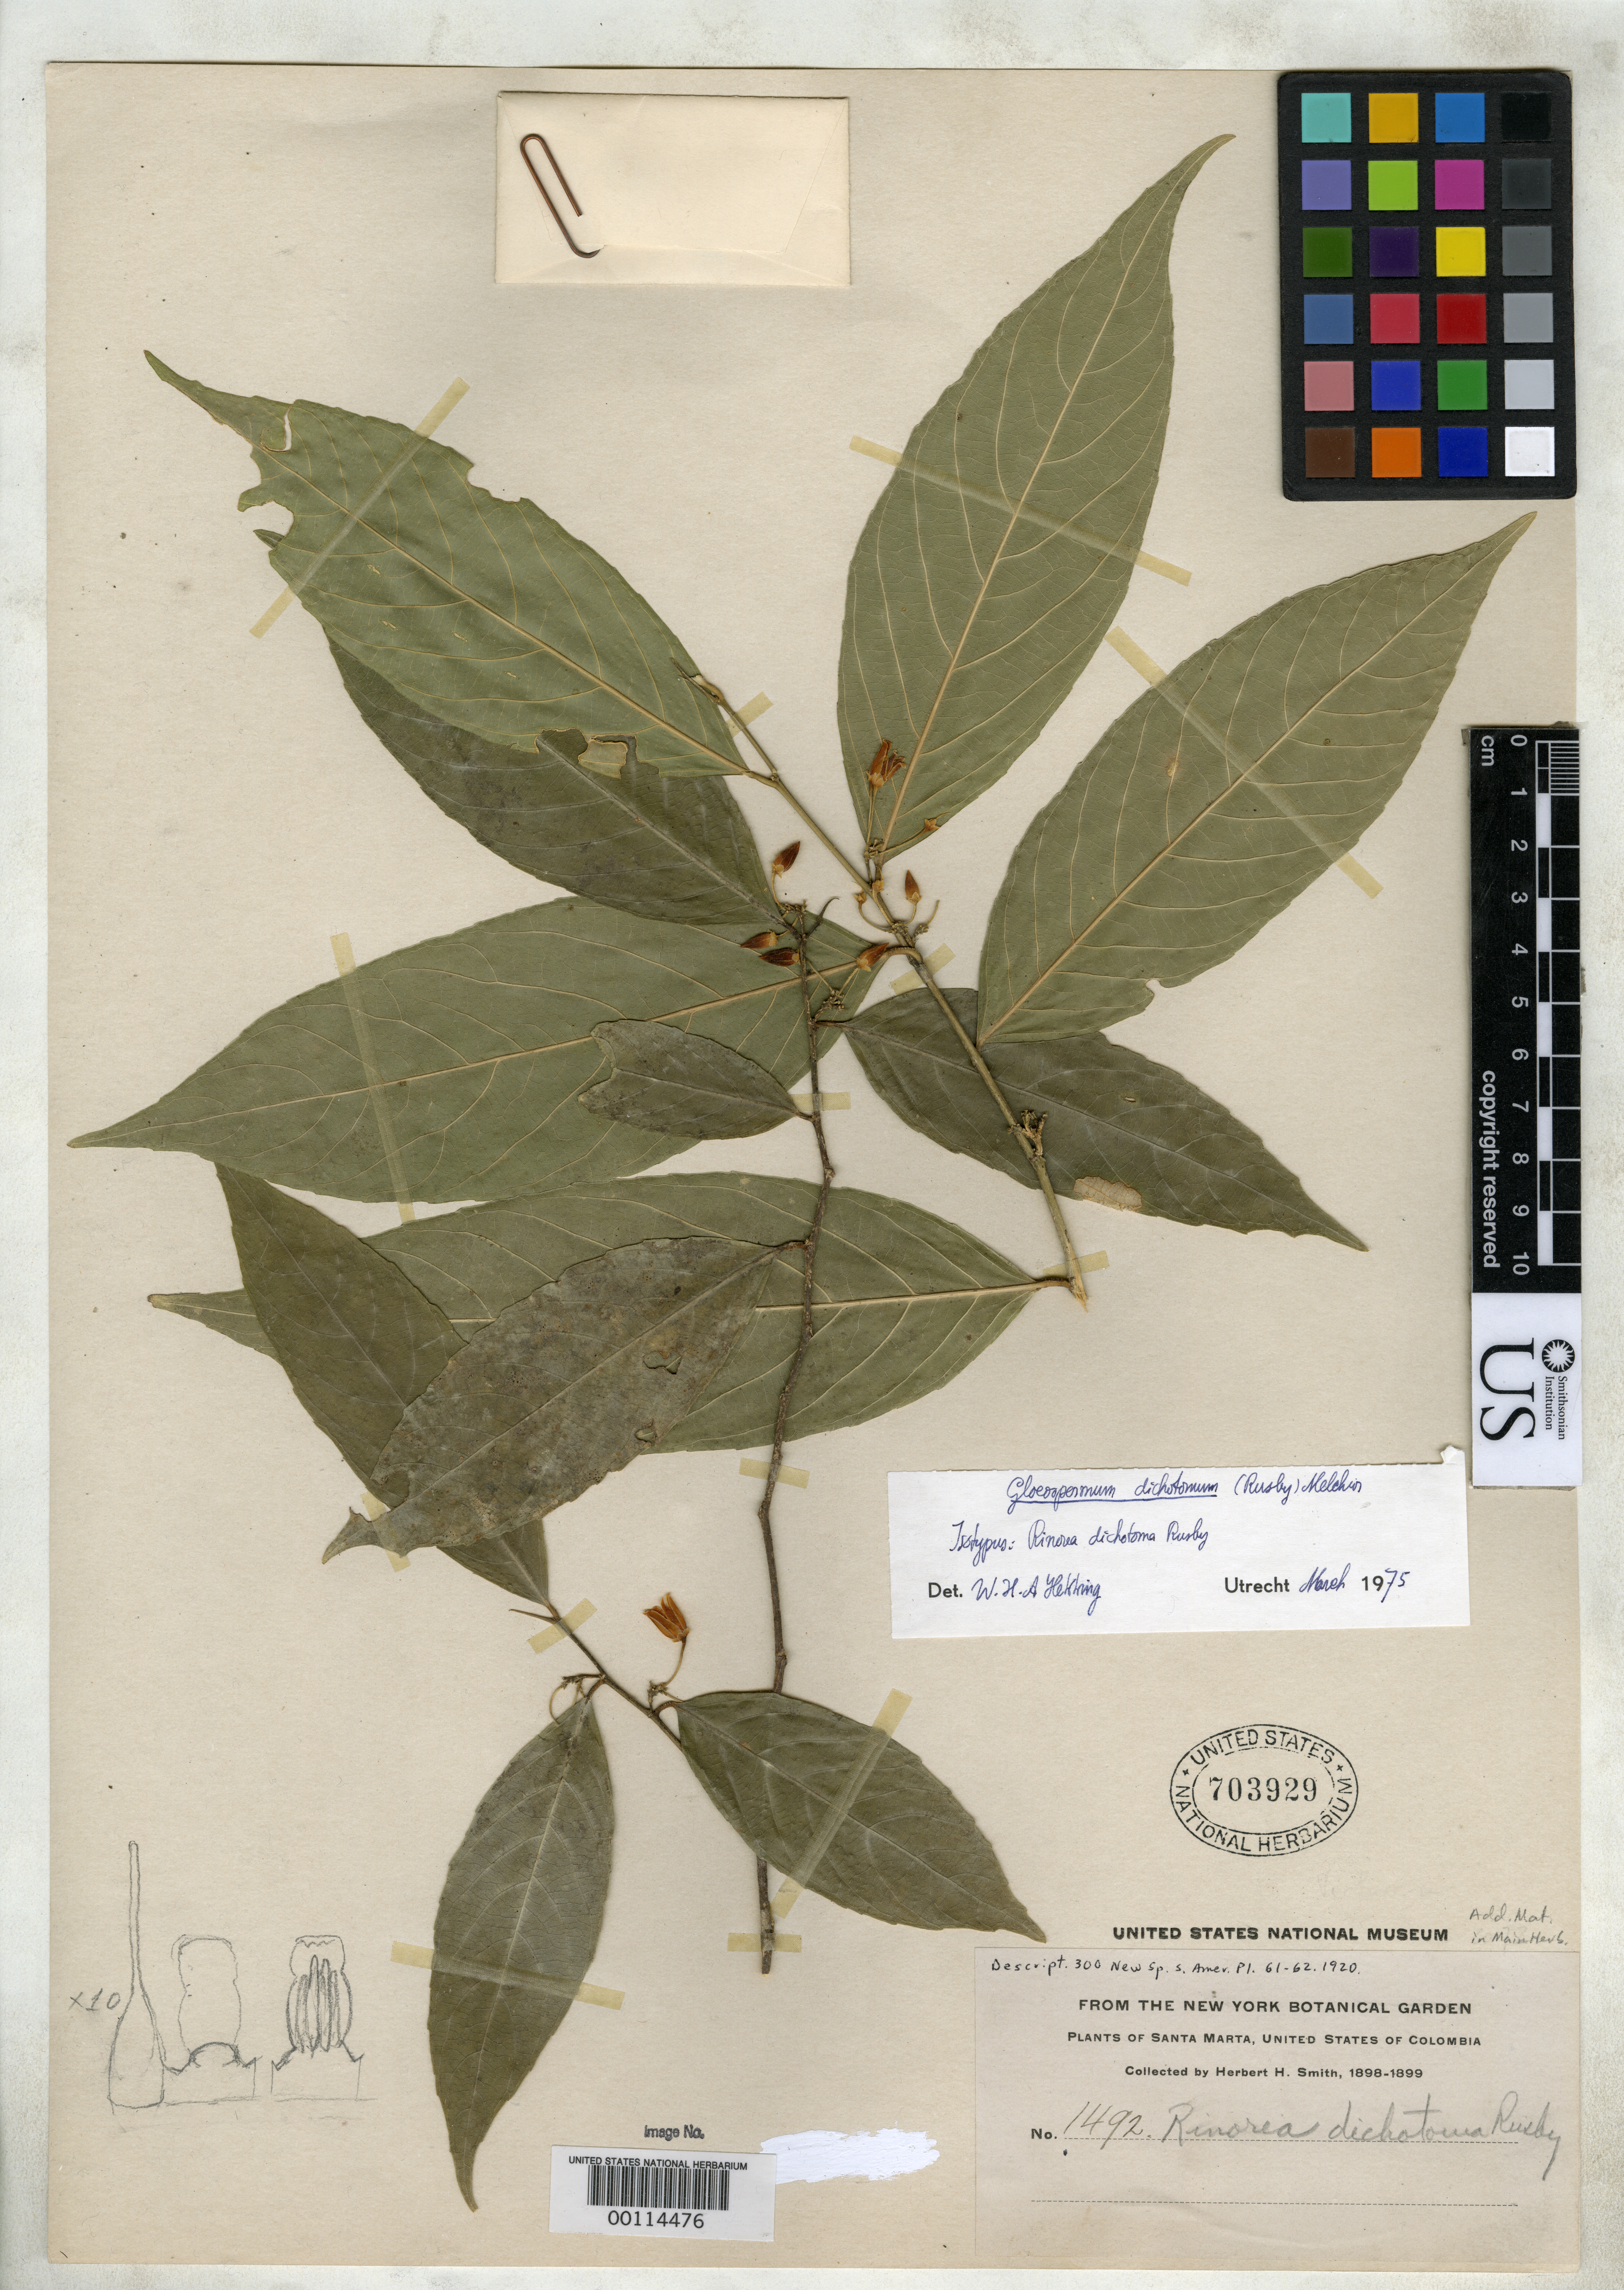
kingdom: Plantae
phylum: Tracheophyta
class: Magnoliopsida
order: Malpighiales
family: Violaceae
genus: Rinorea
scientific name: Rinorea dichotoma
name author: Rusby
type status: Isotype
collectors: Herbert H. Smith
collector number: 1492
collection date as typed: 1898 to -- --- 1899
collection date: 1898/1899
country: Colombia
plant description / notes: Annotated by W.H.A. Hekking (1975) as "isotypus" but protologue cites "another specimen under the same number from the same region" suggesting that the "duplicates" of H.H. Smith 1492 may be syntypes.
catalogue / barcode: US 703929